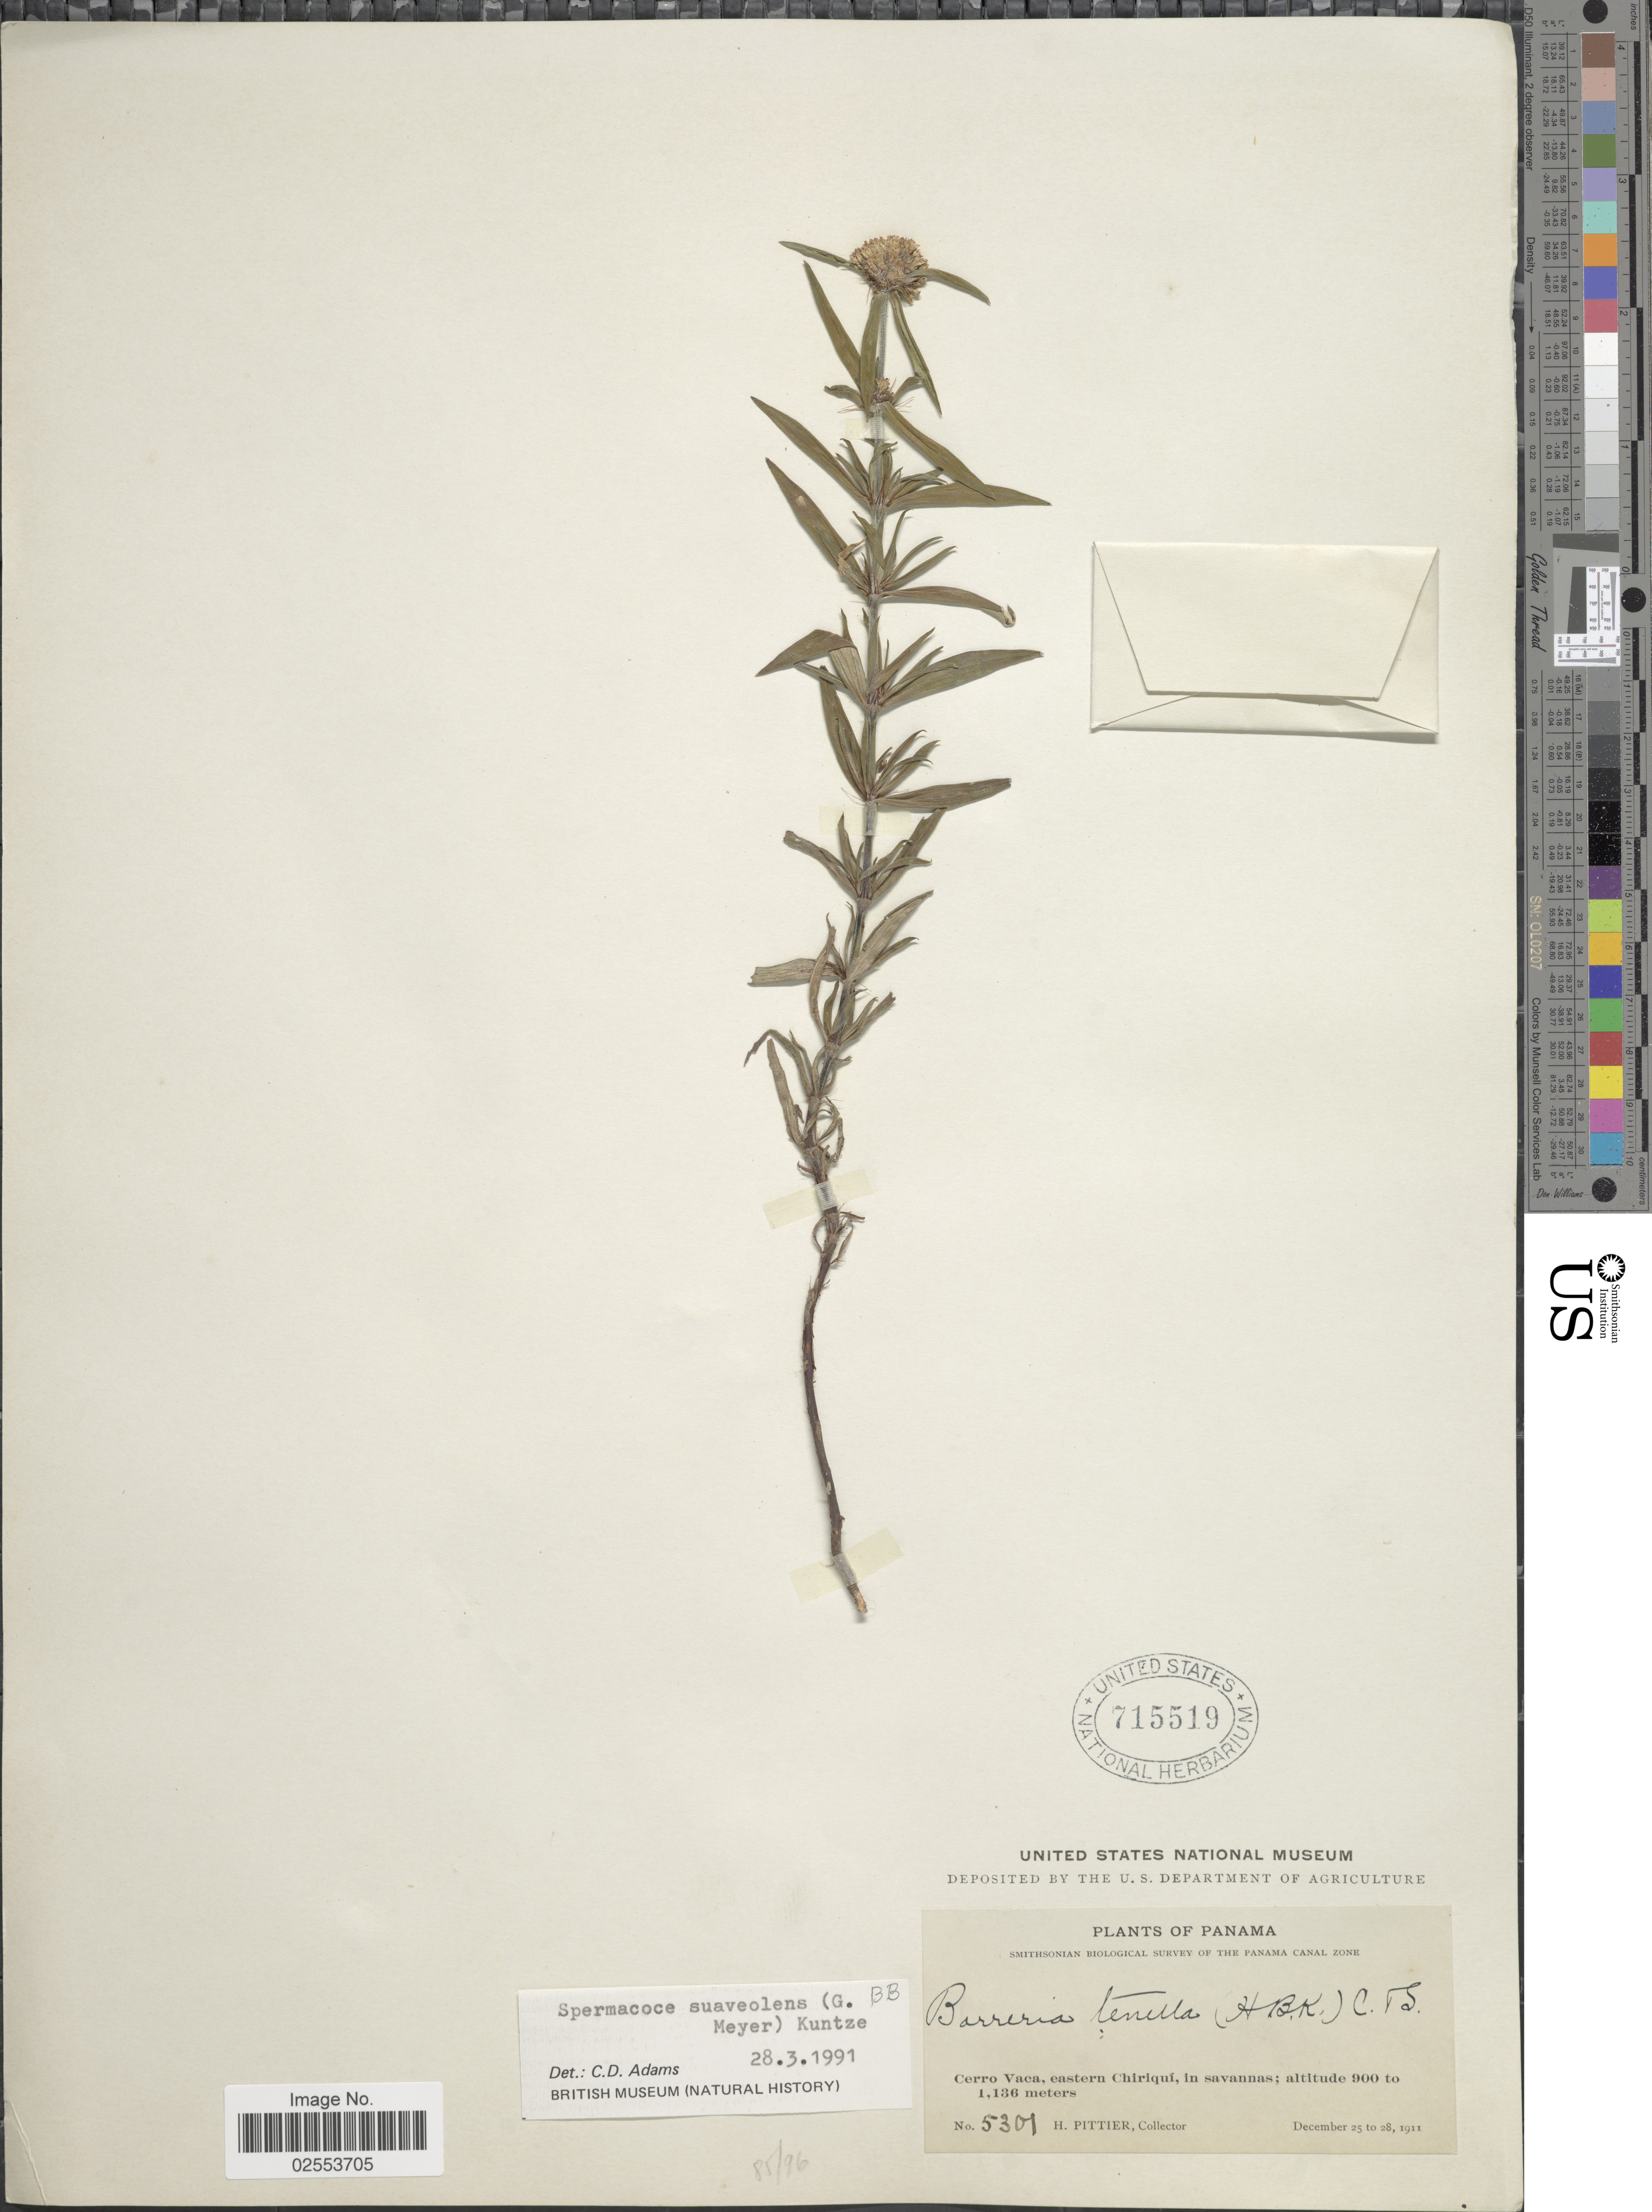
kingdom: Plantae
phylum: Tracheophyta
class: Magnoliopsida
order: Gentianales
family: Rubiaceae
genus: Spermacoce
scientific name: Spermacoce suaveolens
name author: (G. Mey.) Kuntze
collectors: H. F. Pittier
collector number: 5301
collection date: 1911-12-25/1911-12-28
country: Panama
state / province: Chiriqui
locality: The Panama Canal Zone, Cerro Vaca, eastern Chiriqui, in savannas.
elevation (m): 900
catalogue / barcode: US 715519